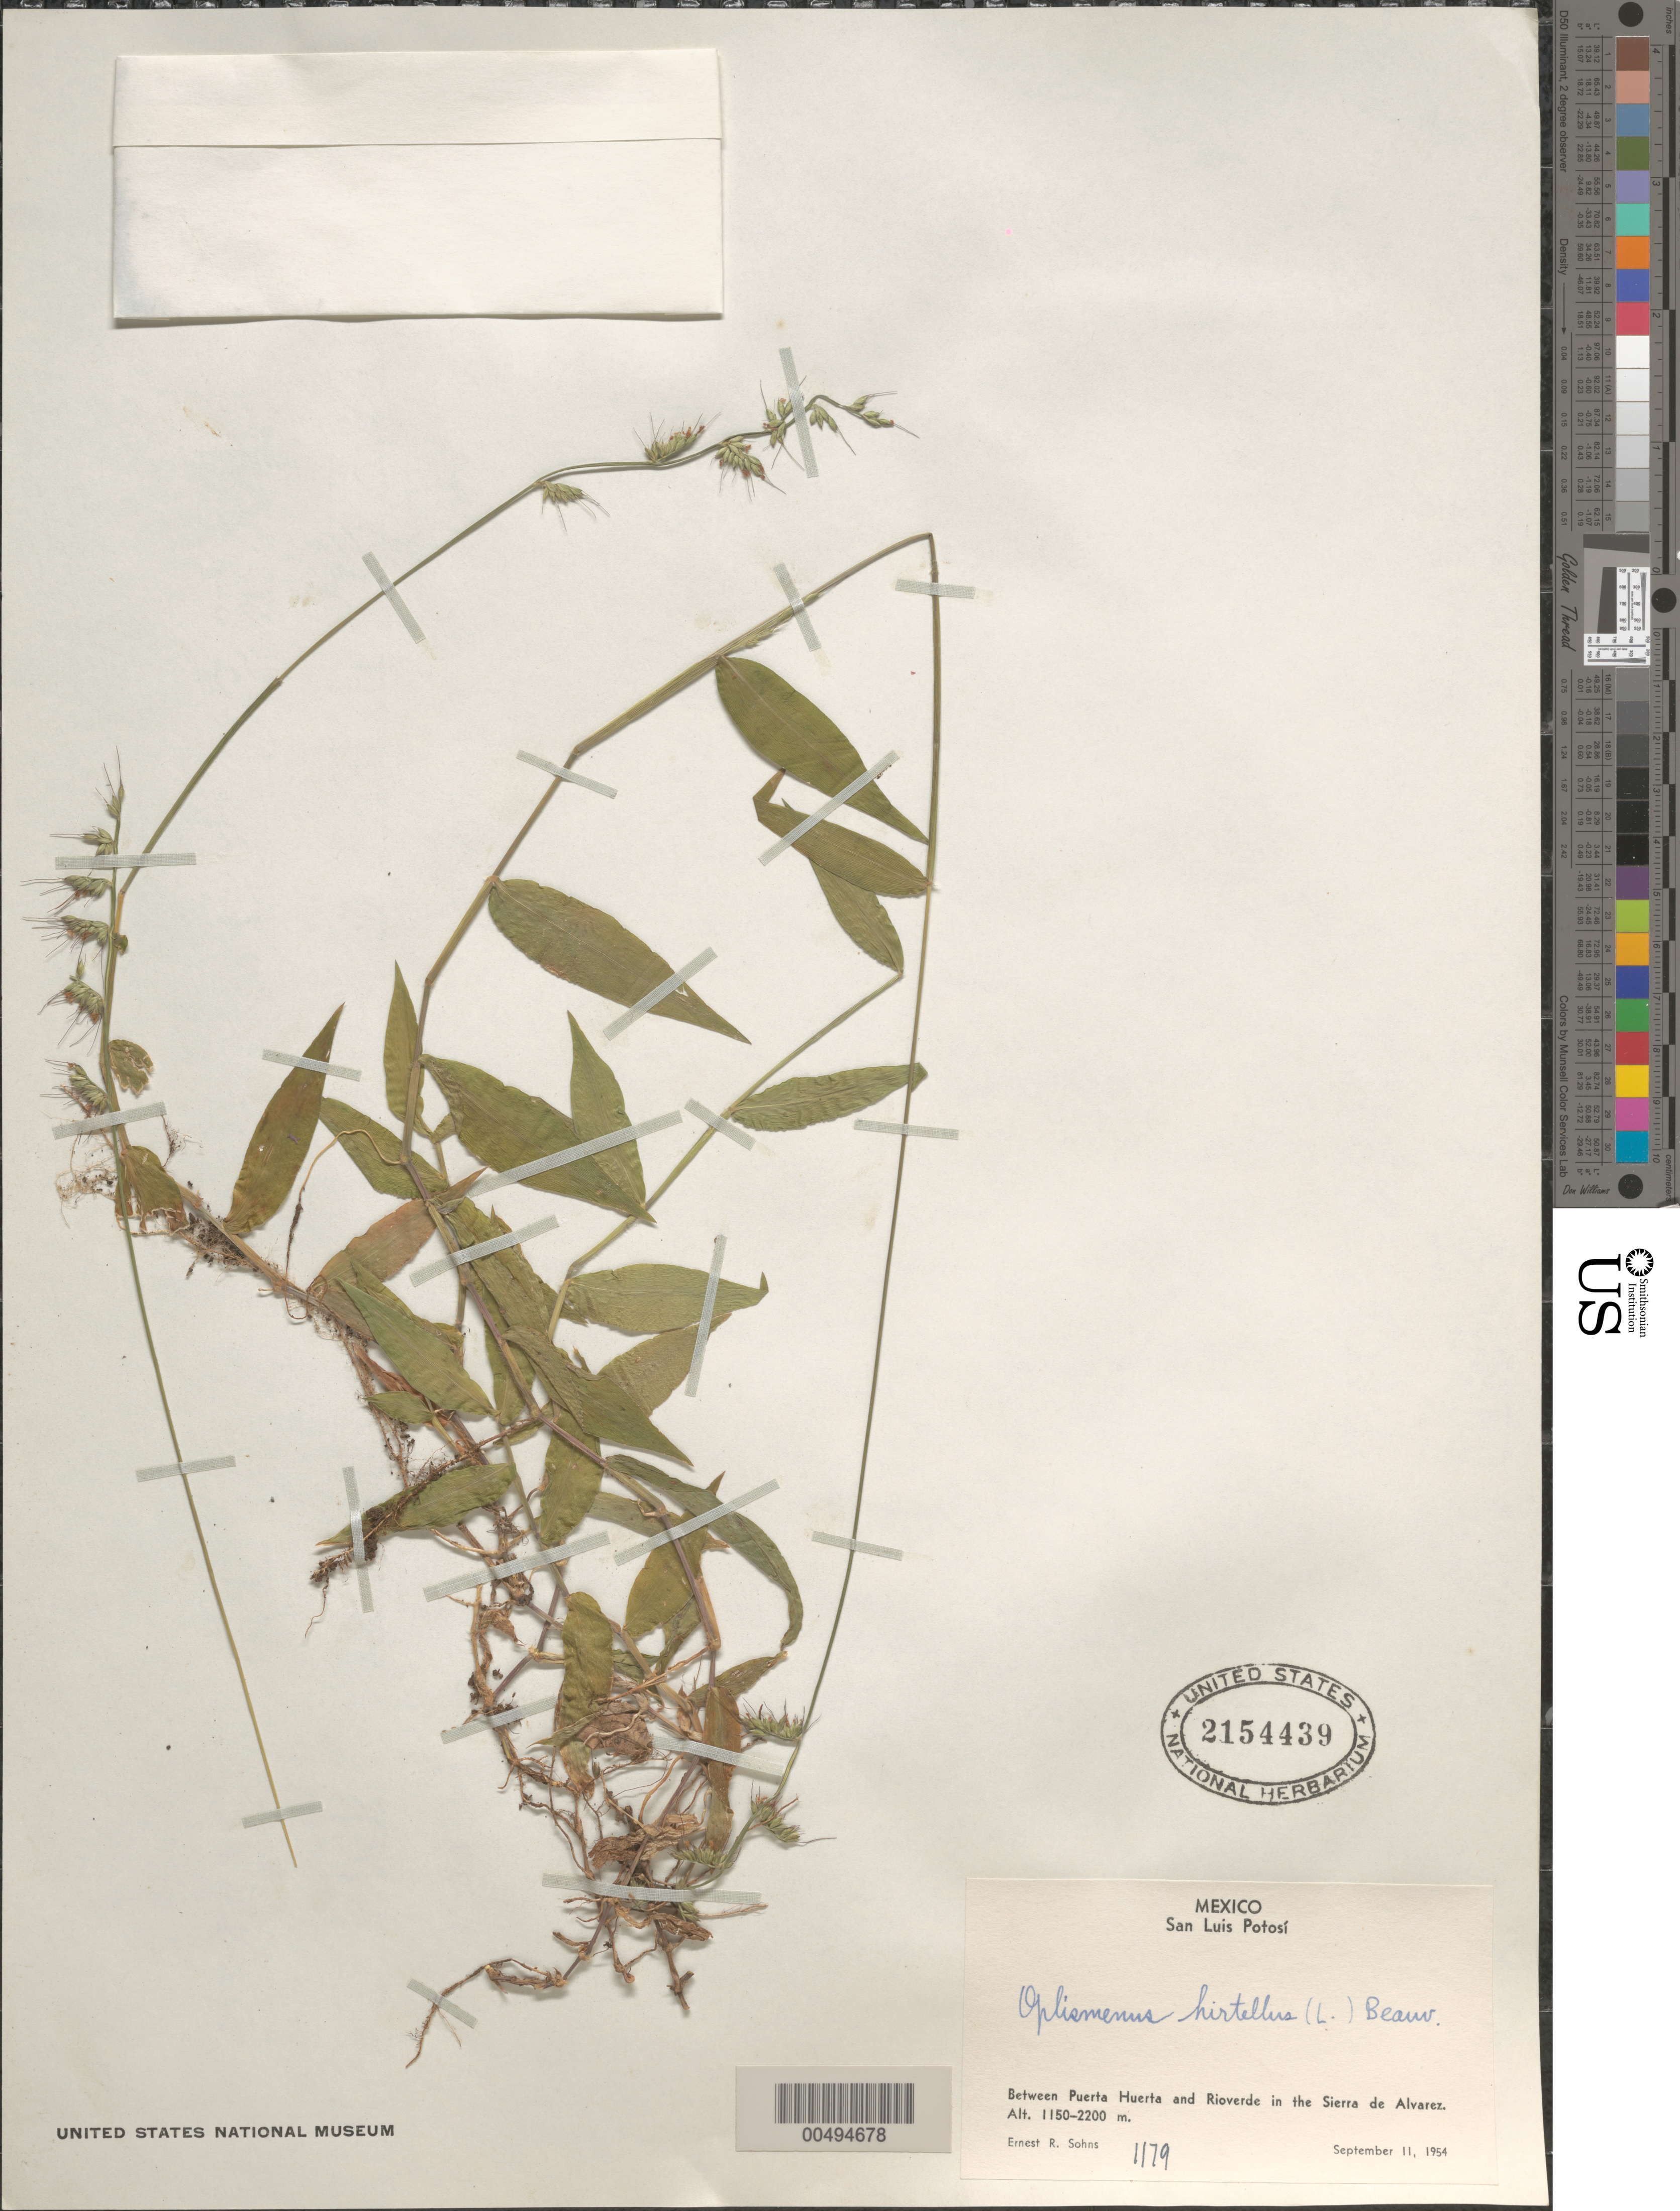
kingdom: Plantae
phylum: Tracheophyta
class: Liliopsida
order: Poales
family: Poaceae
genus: Oplismenus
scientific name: Oplismenus hirtellus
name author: (L.) P. Beauv.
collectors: E. R. Sohns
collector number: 1179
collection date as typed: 11 Sep 1954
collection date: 1954-09-11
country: Mexico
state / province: San Luis Potosi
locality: Between Puerta Huerta & Rioverde in the Sierra de Alvarez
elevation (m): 1150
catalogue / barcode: US 2154439